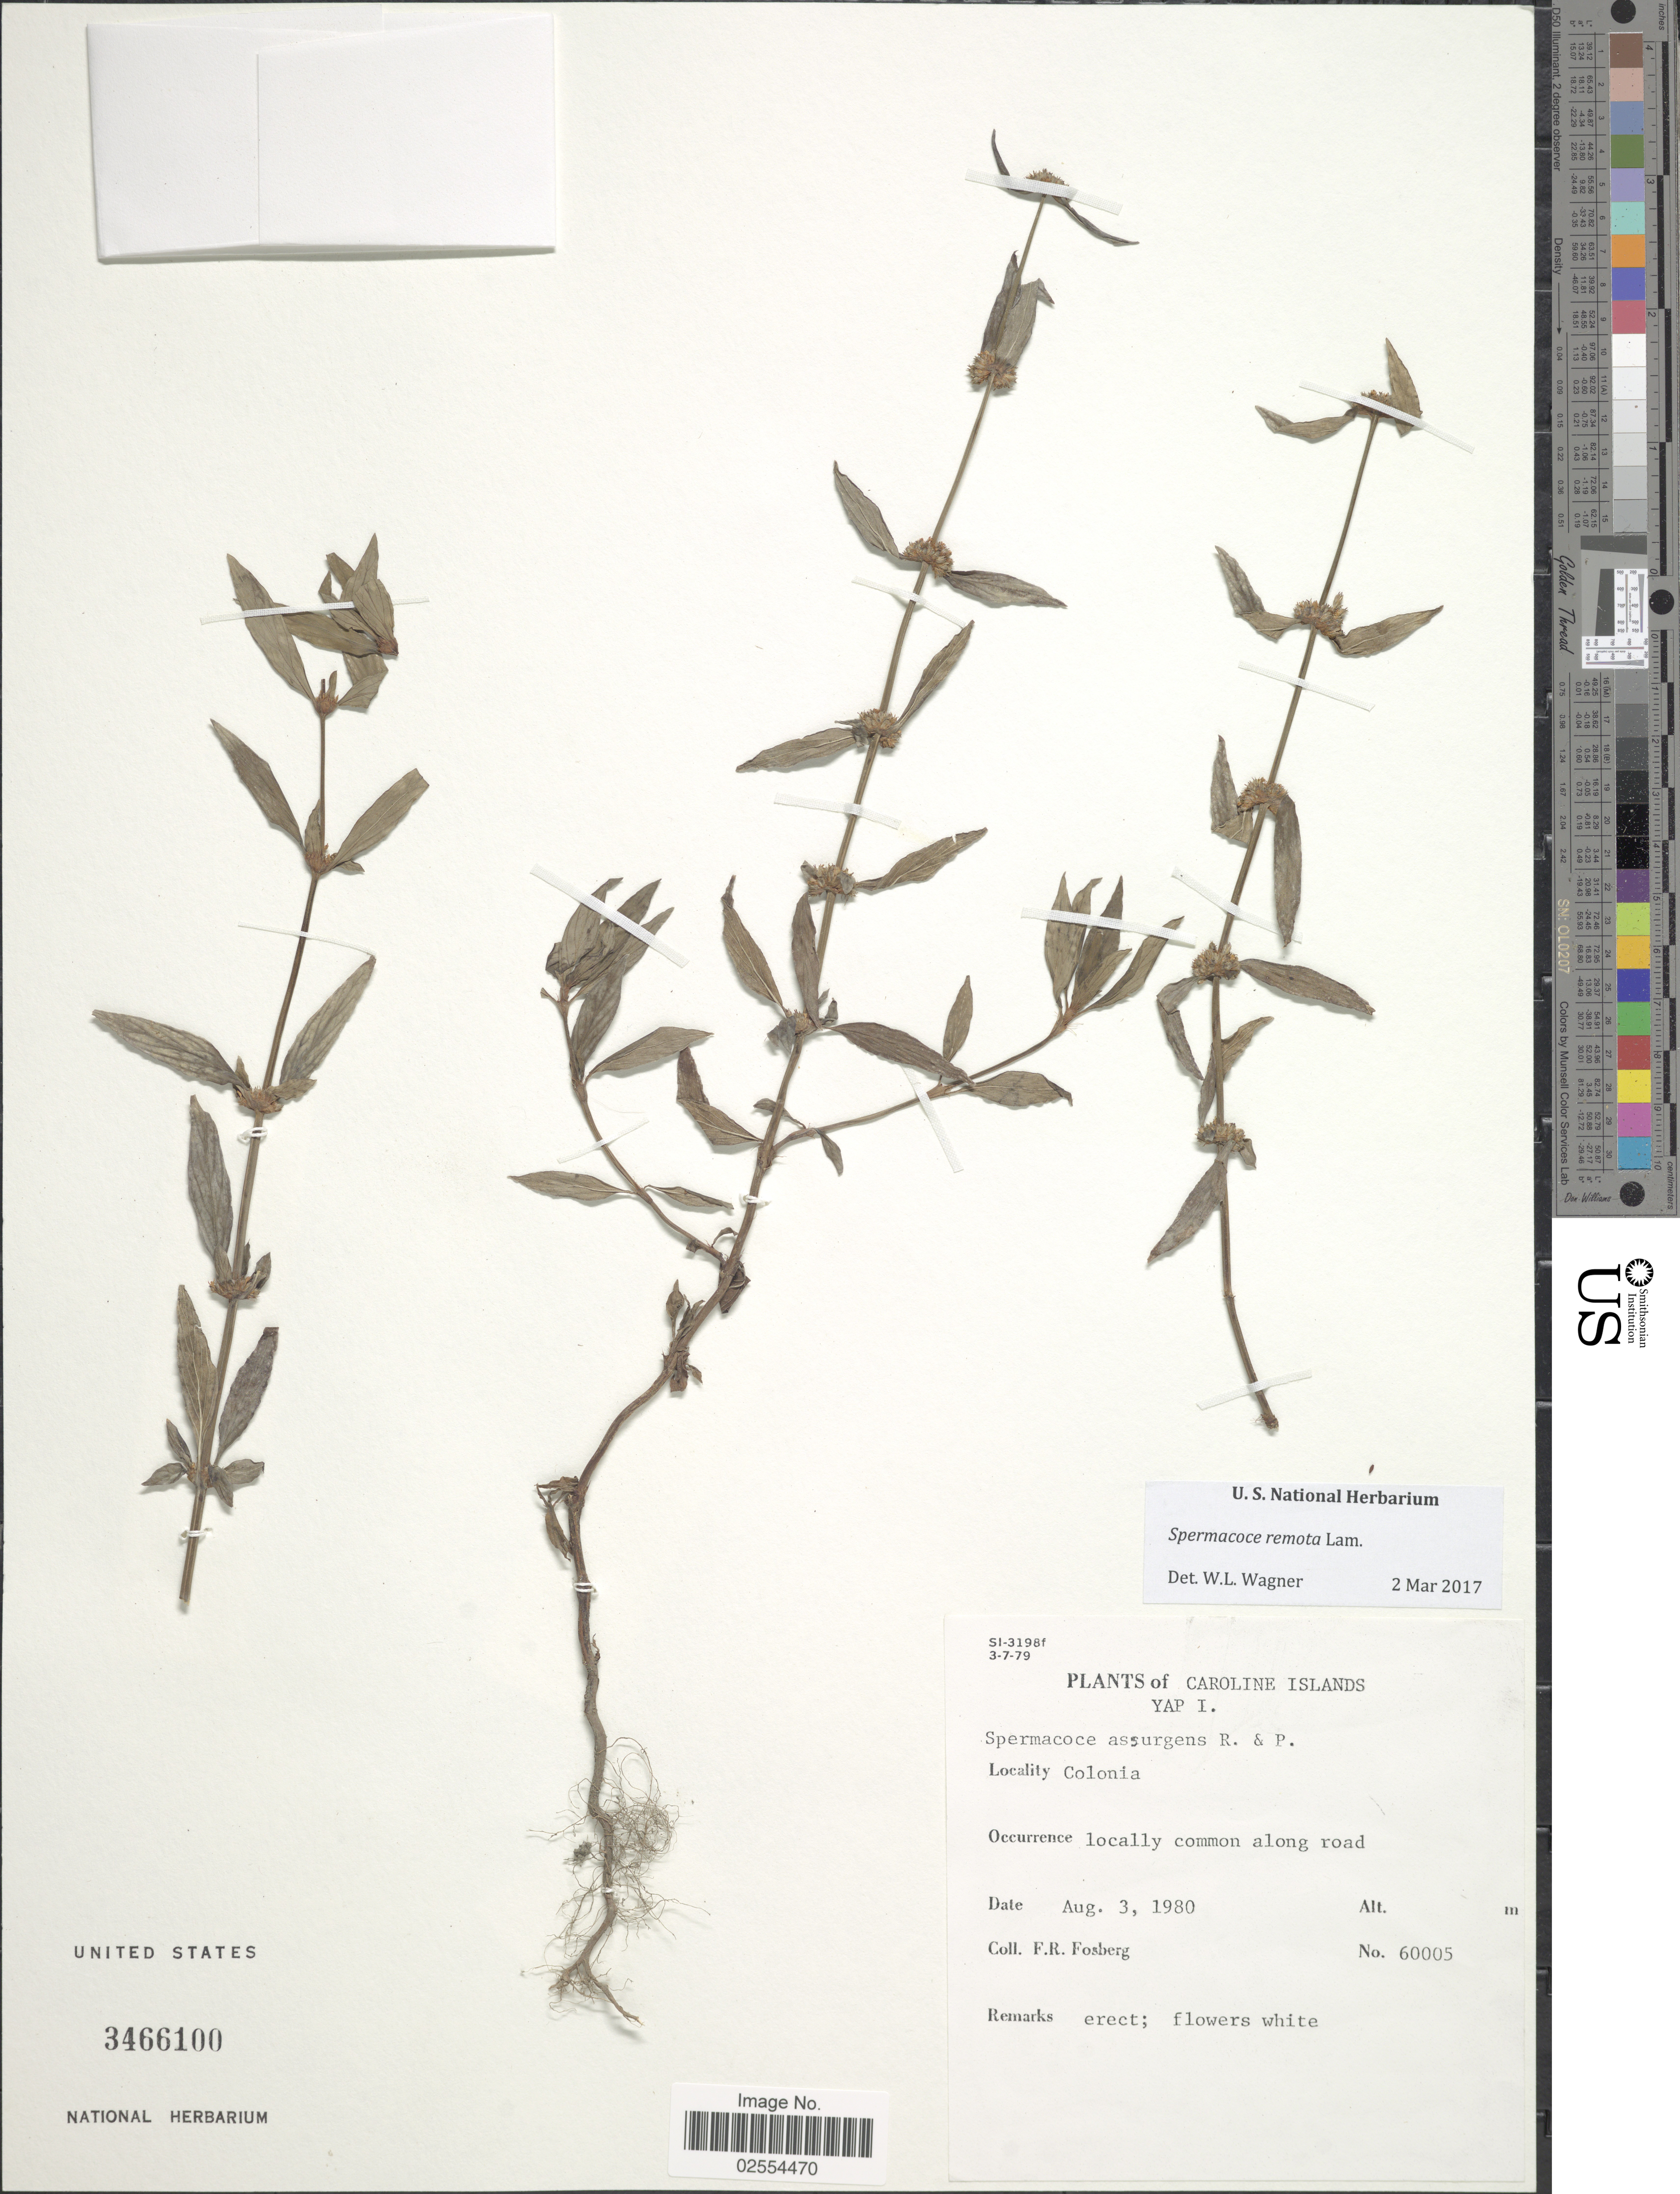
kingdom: Plantae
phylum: Tracheophyta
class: Magnoliopsida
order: Gentianales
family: Rubiaceae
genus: Spermacoce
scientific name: Spermacoce remota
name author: Lam.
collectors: F. R. Fosberg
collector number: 60005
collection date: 1980-08-03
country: Micronesia, Federated States of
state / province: Yap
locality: Caroline Islands, Yap I., Colonia, along road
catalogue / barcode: US 3466100